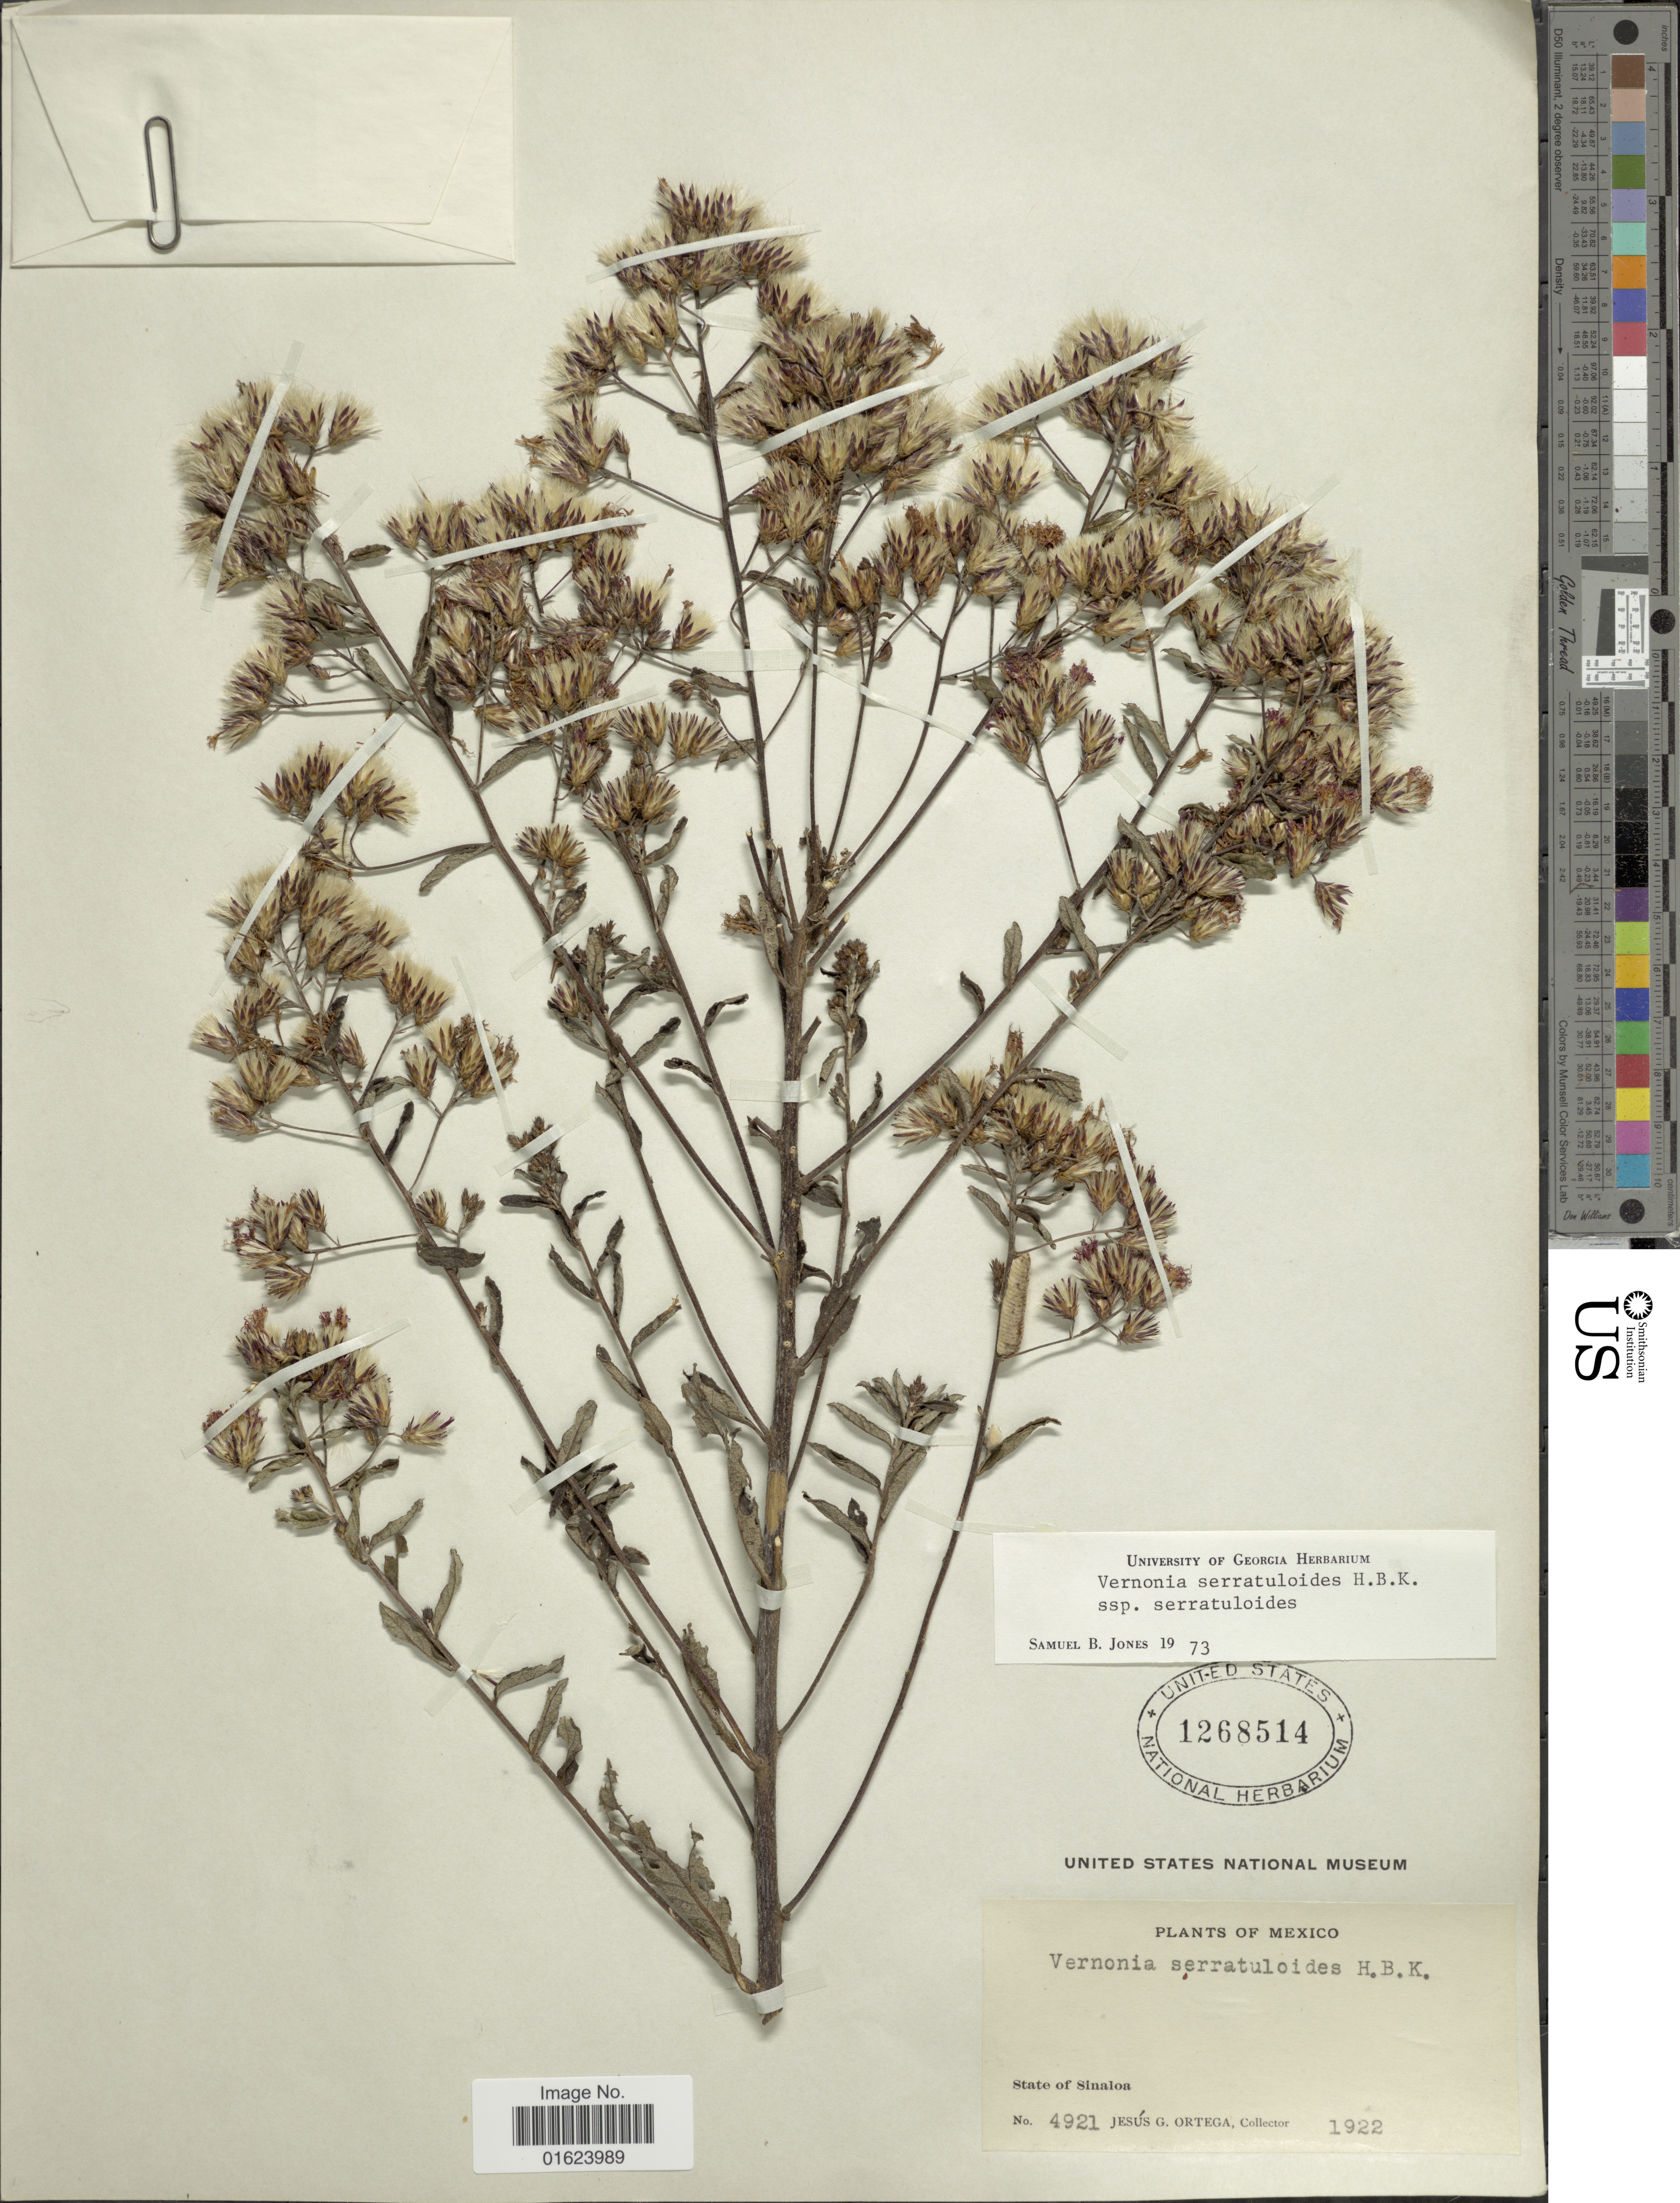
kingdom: Plantae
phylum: Tracheophyta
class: Magnoliopsida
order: Asterales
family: Asteraceae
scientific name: Vickianthus serratuloides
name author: (Kunth) H. Rob.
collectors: J. Ortega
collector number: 4921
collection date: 1922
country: Mexico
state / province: Sinaloa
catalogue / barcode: US 1268514